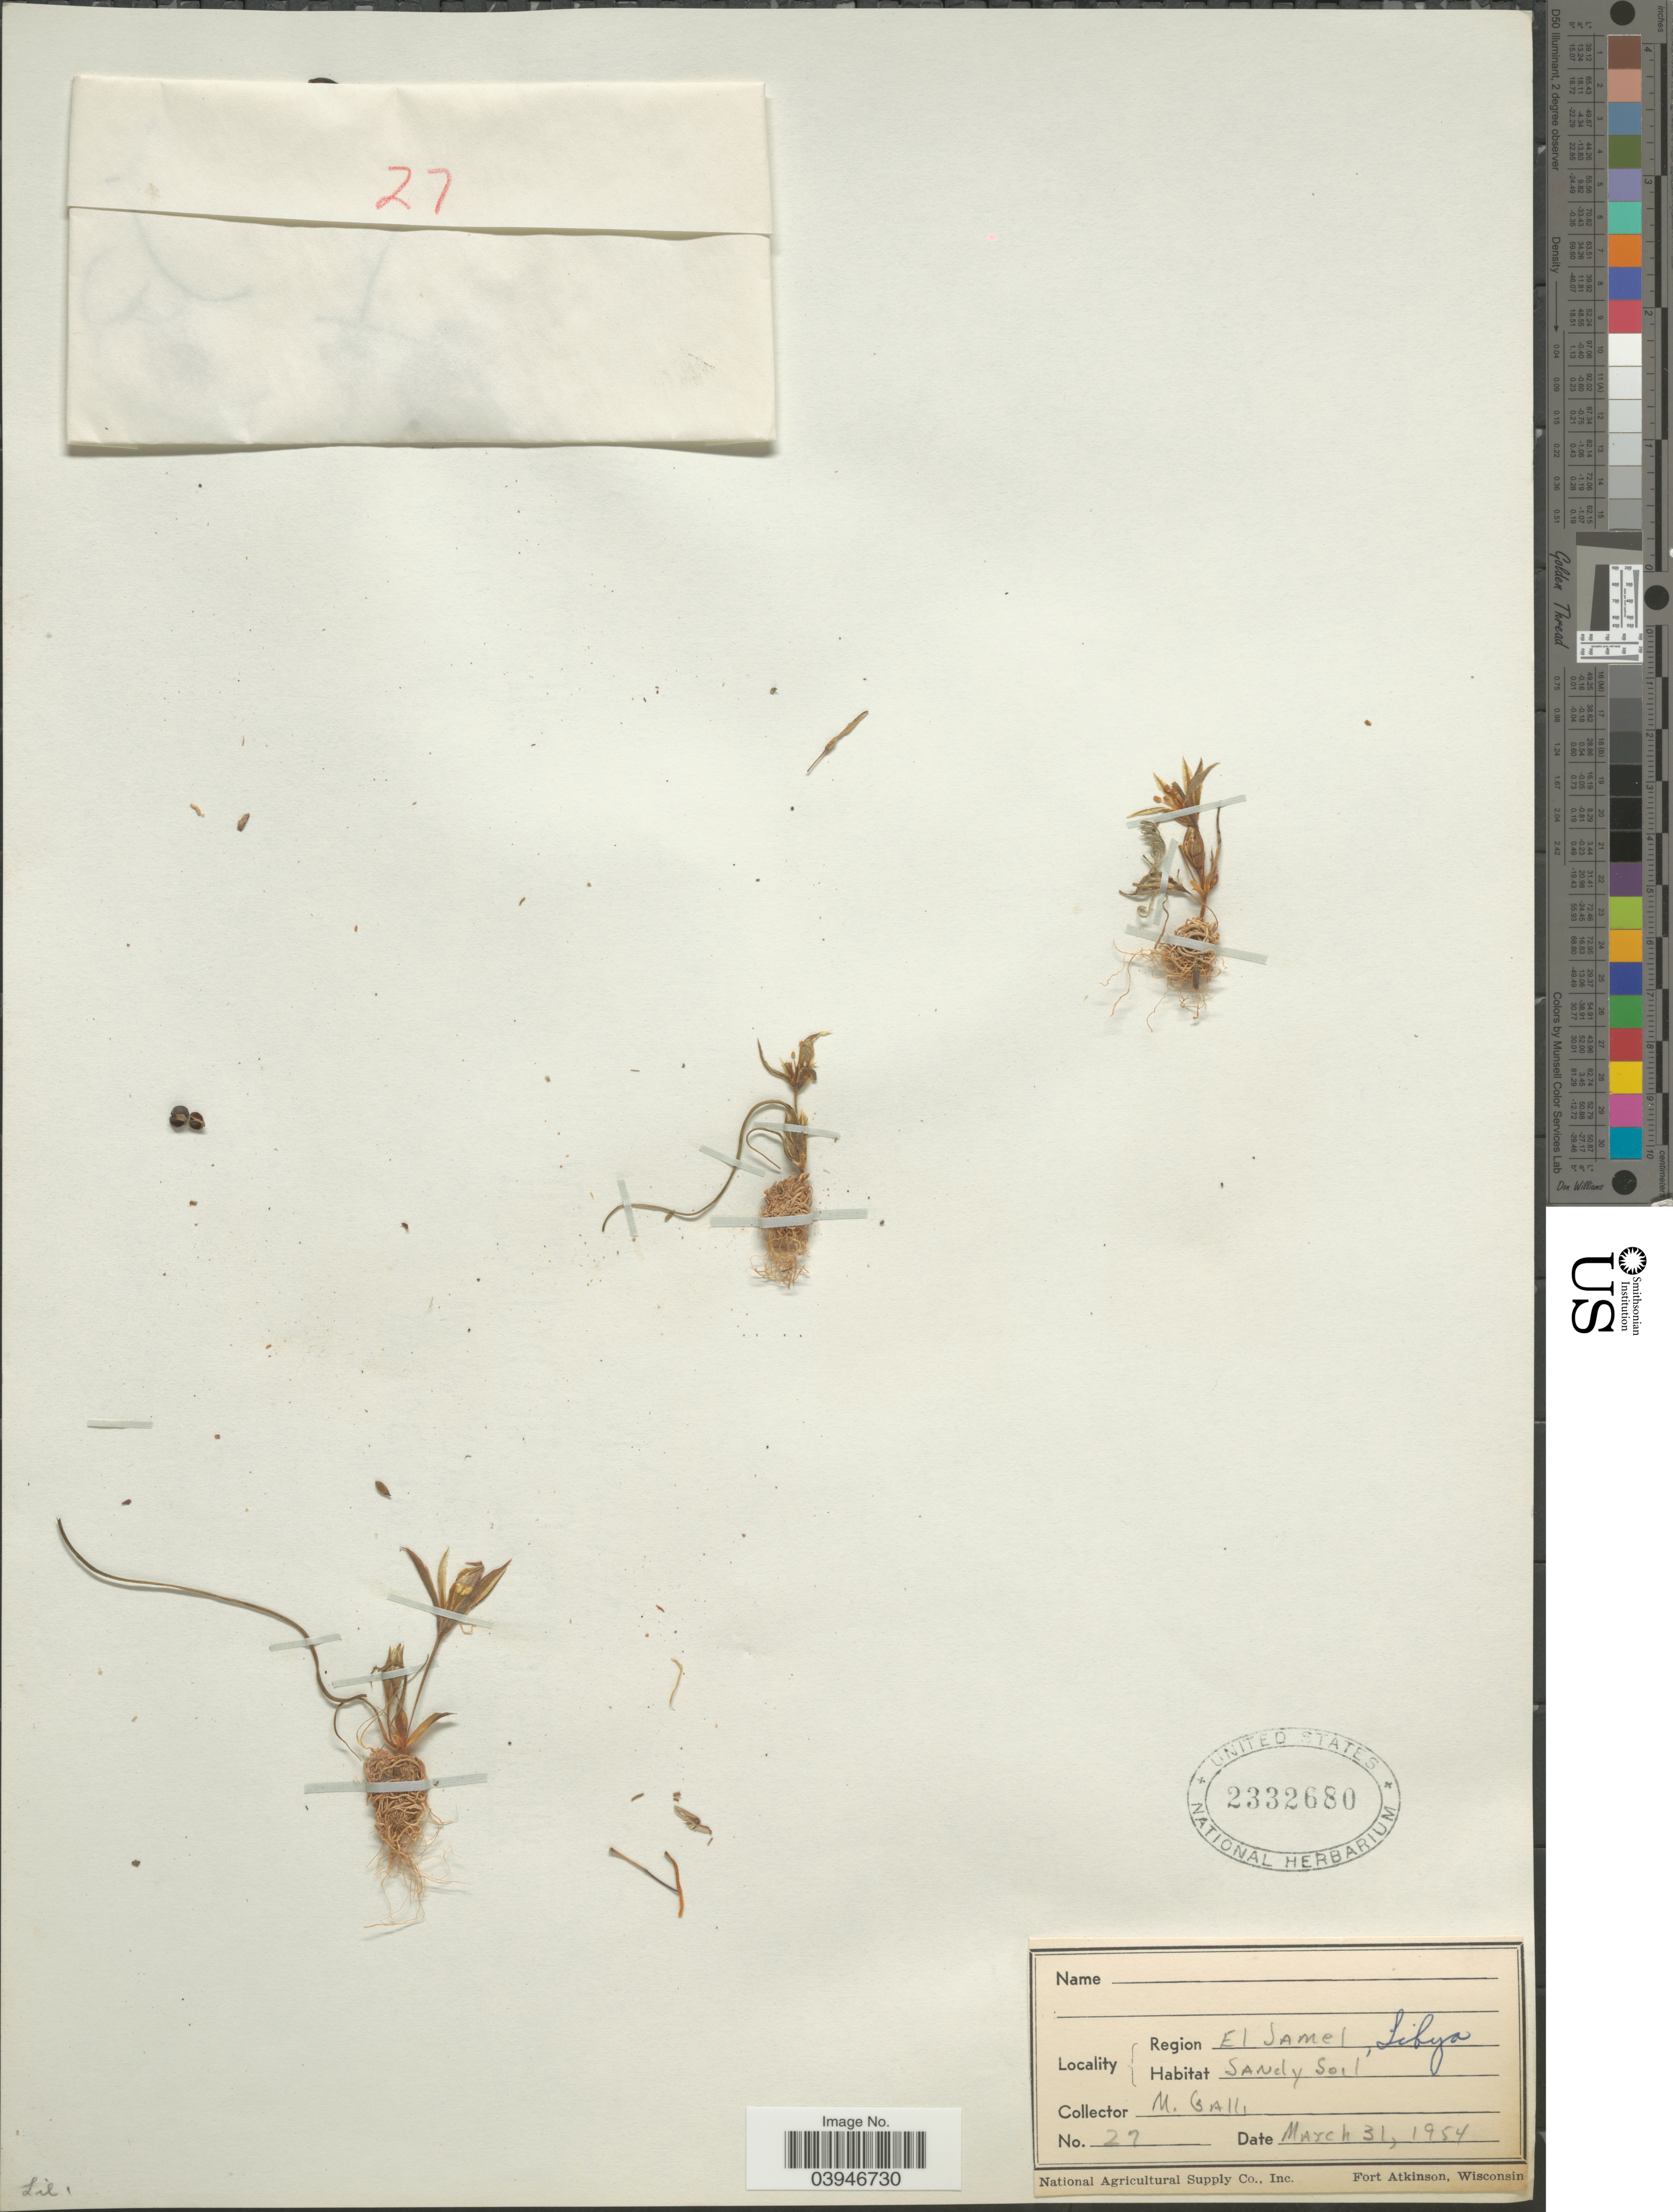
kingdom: Plantae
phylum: Tracheophyta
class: Liliopsida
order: Liliales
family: Liliaceae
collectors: M. Galli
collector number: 27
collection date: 1954-03-31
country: Libya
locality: Region El Samuel.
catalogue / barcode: US 2332680